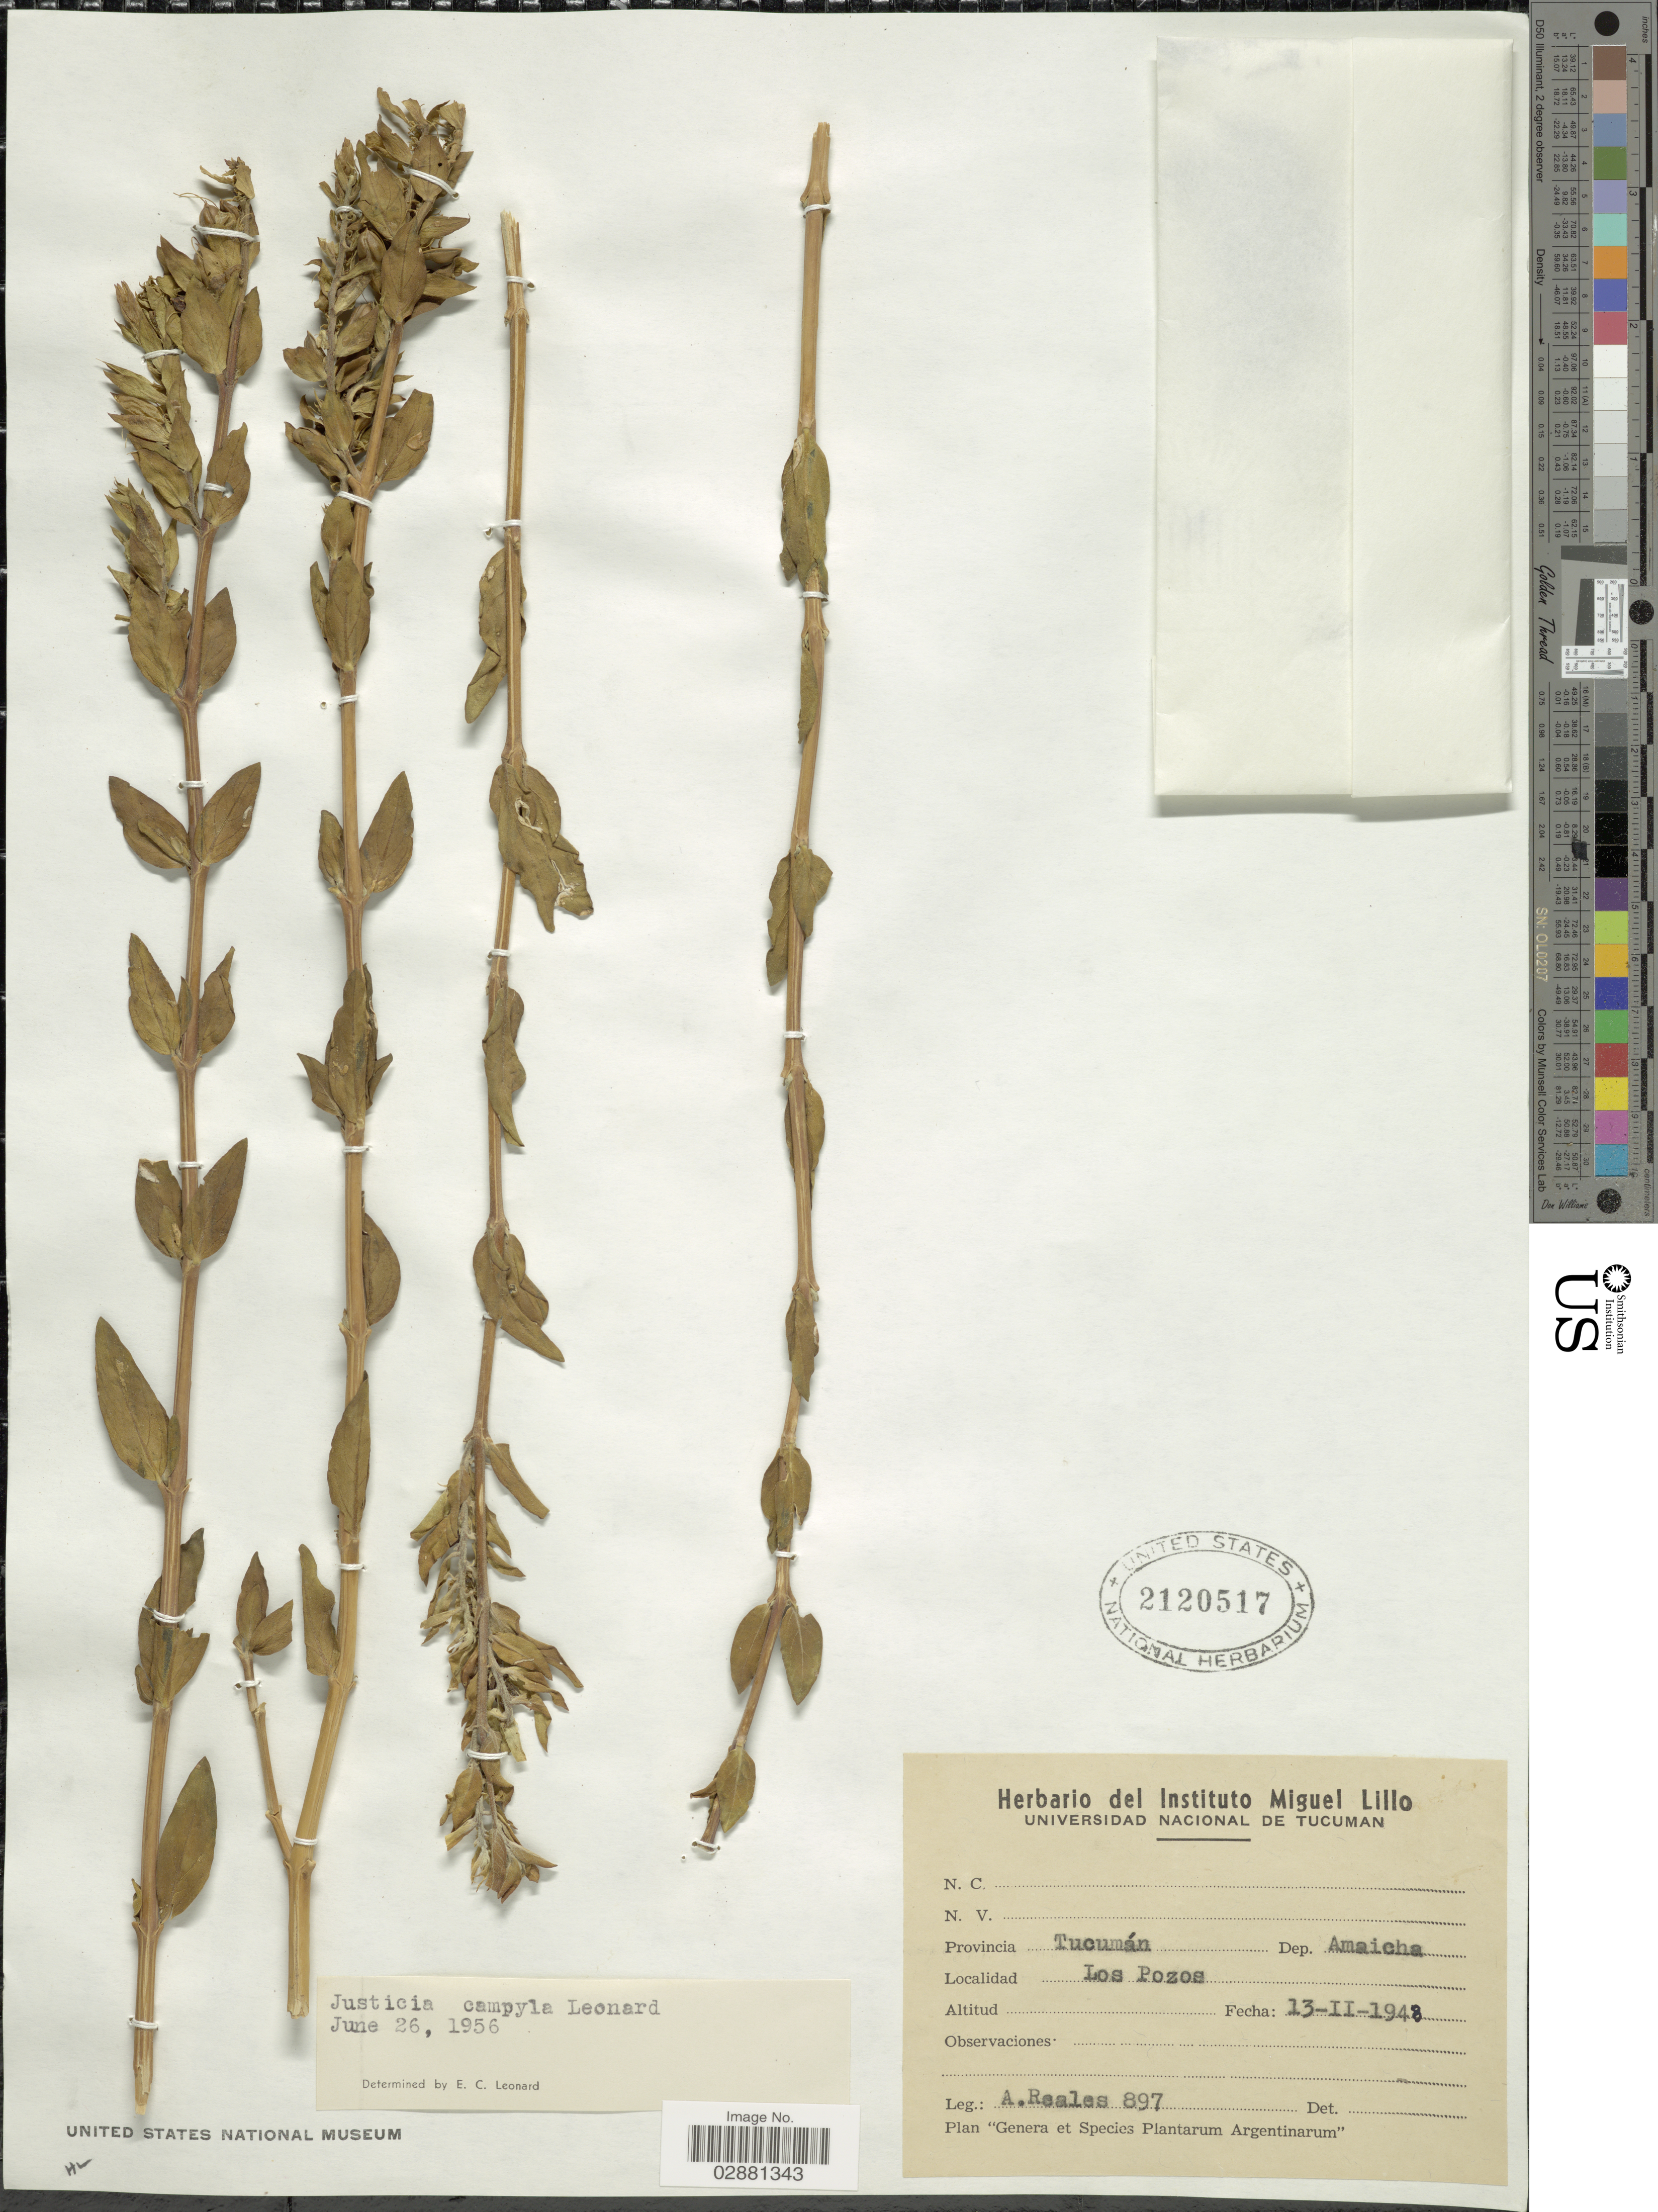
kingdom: Plantae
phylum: Tracheophyta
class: Magnoliopsida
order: Lamiales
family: Acanthaceae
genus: Justicia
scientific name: Justicia xylosteoides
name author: Griseb.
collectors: A. Reales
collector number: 897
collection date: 1943-02-13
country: Argentina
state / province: Tucuman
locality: Dep. Amaicha, Los Pozos.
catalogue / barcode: US 2120517